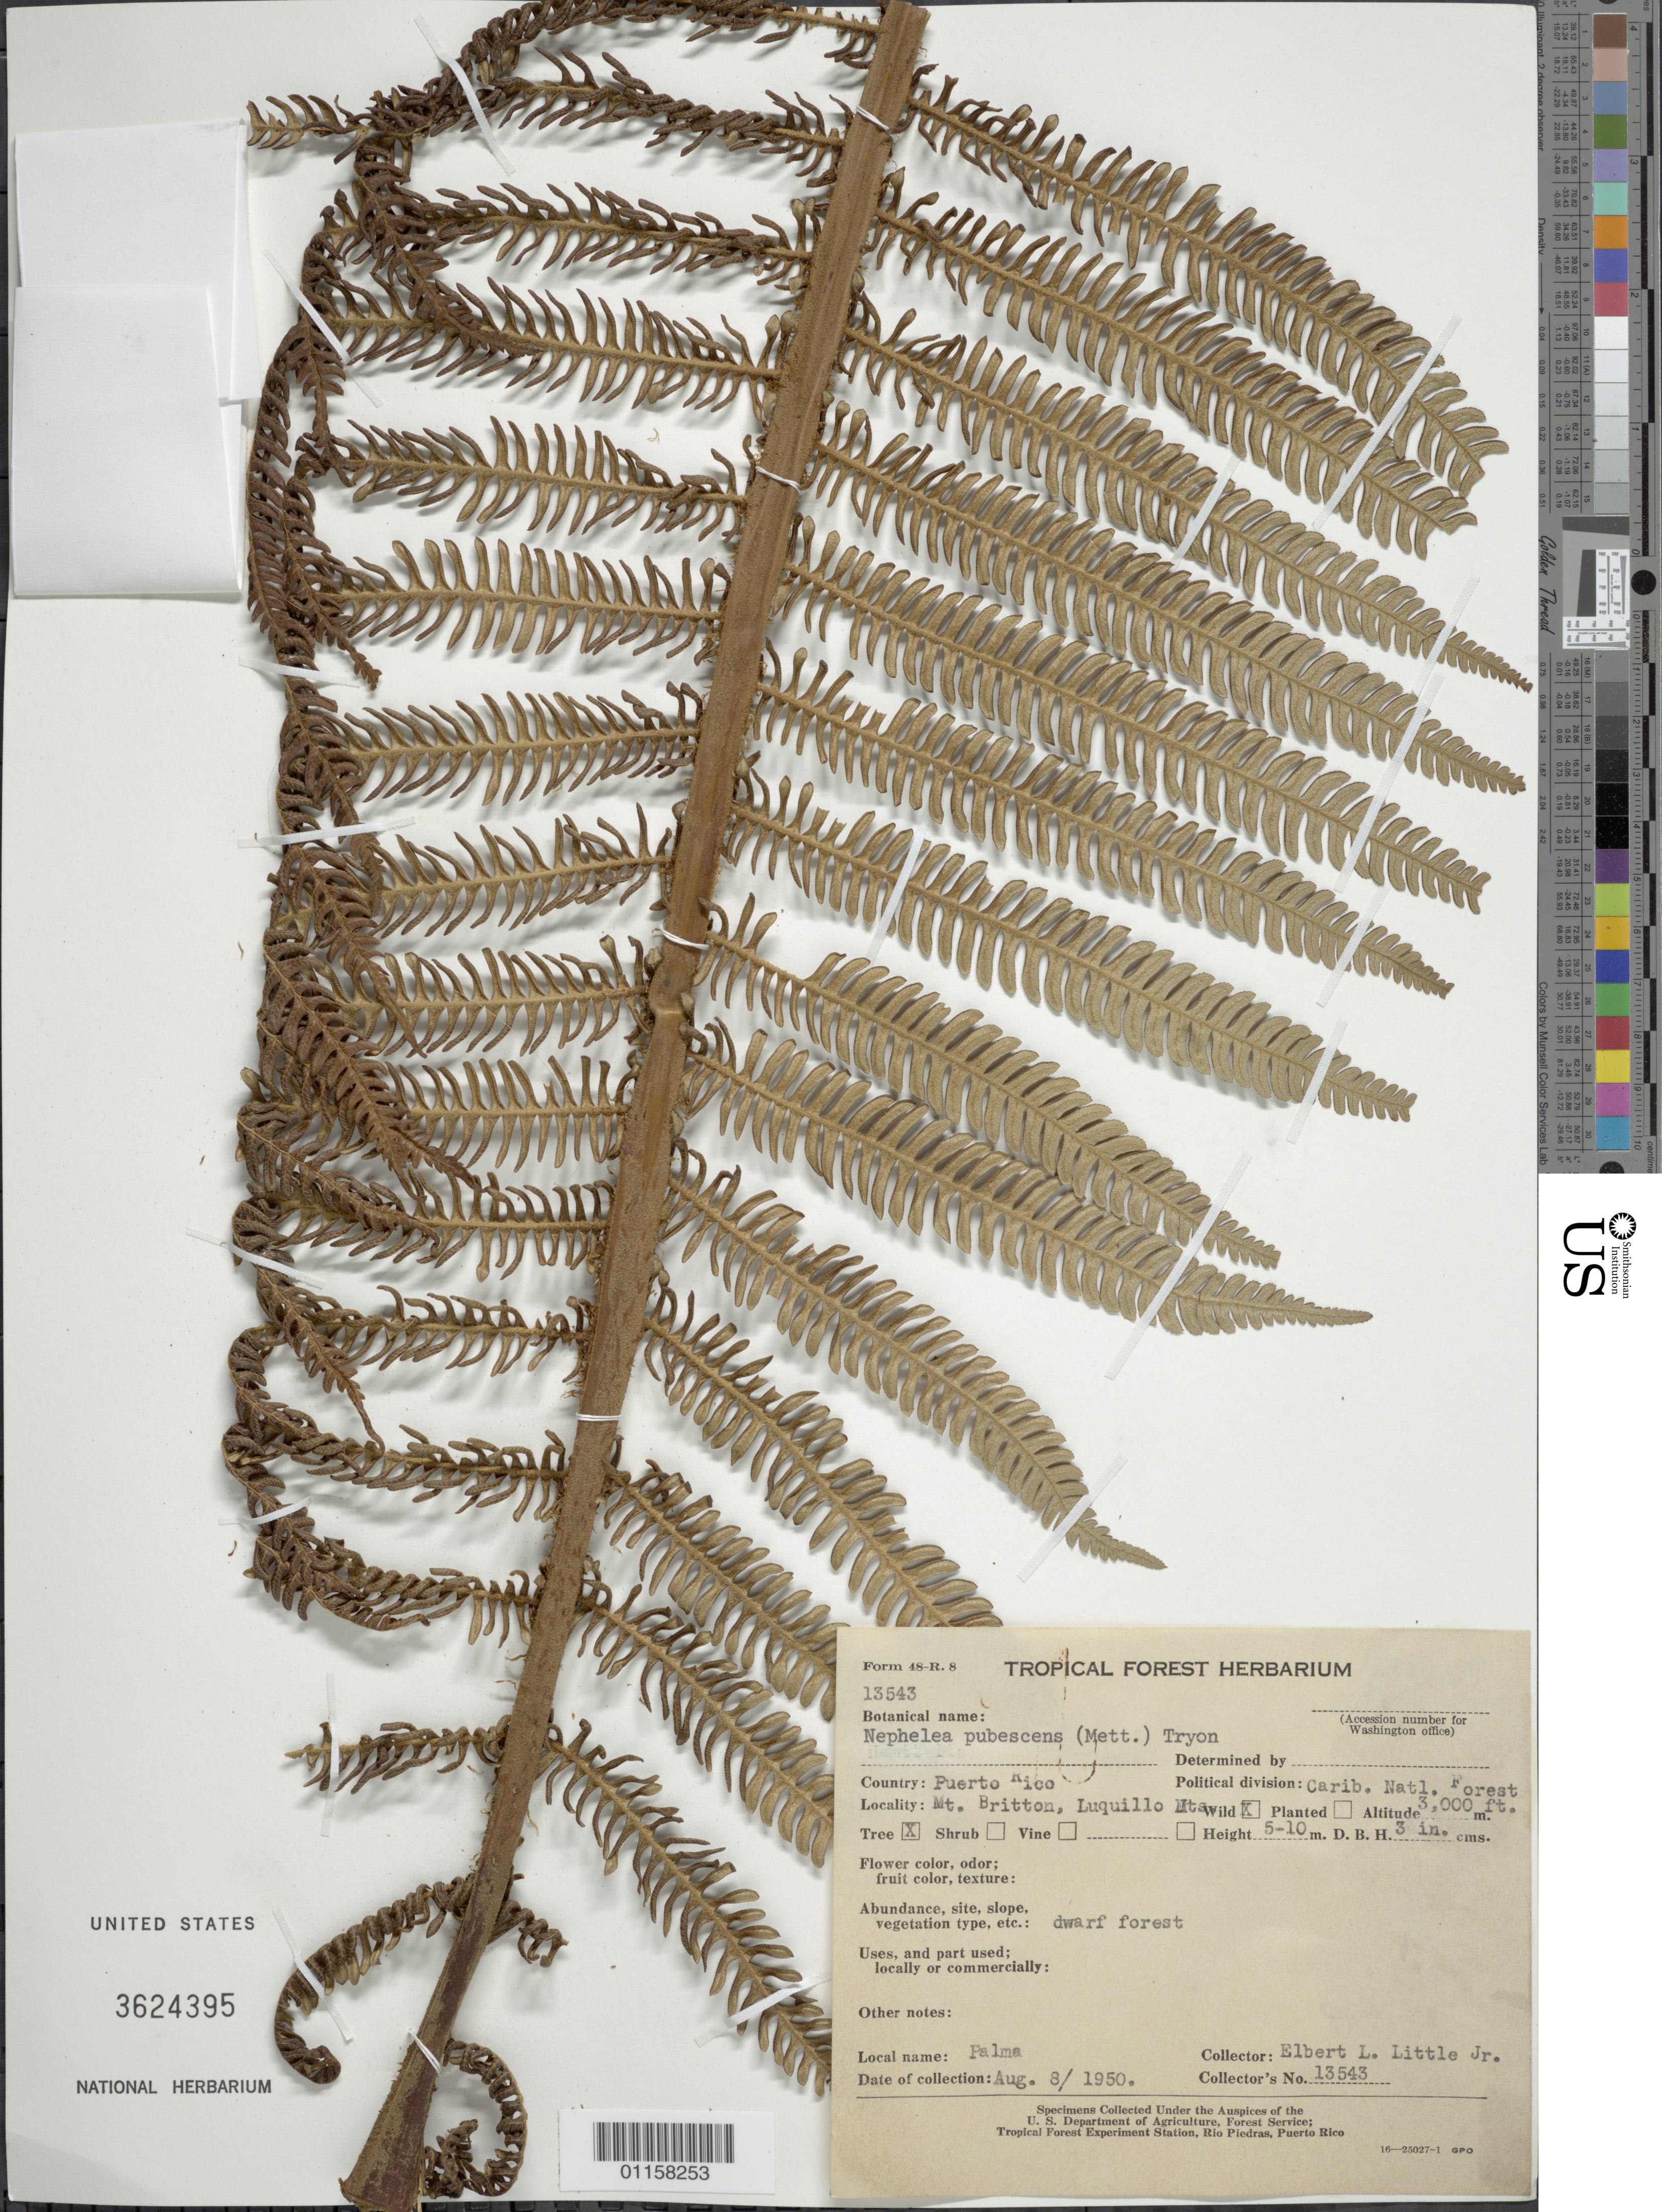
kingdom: Plantae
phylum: Tracheophyta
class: Polypodiopsida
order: Cyatheales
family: Cyatheaceae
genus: Cyathea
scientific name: Cyathea bipinnatifida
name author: (Baker) Domin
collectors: E. L. Little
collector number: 13543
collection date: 1950-08-08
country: Puerto Rico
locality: Carib. Natl. Forest, Mt. Britton, Luquillo Mt.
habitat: Dwarf forest.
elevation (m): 914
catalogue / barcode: US 3624395